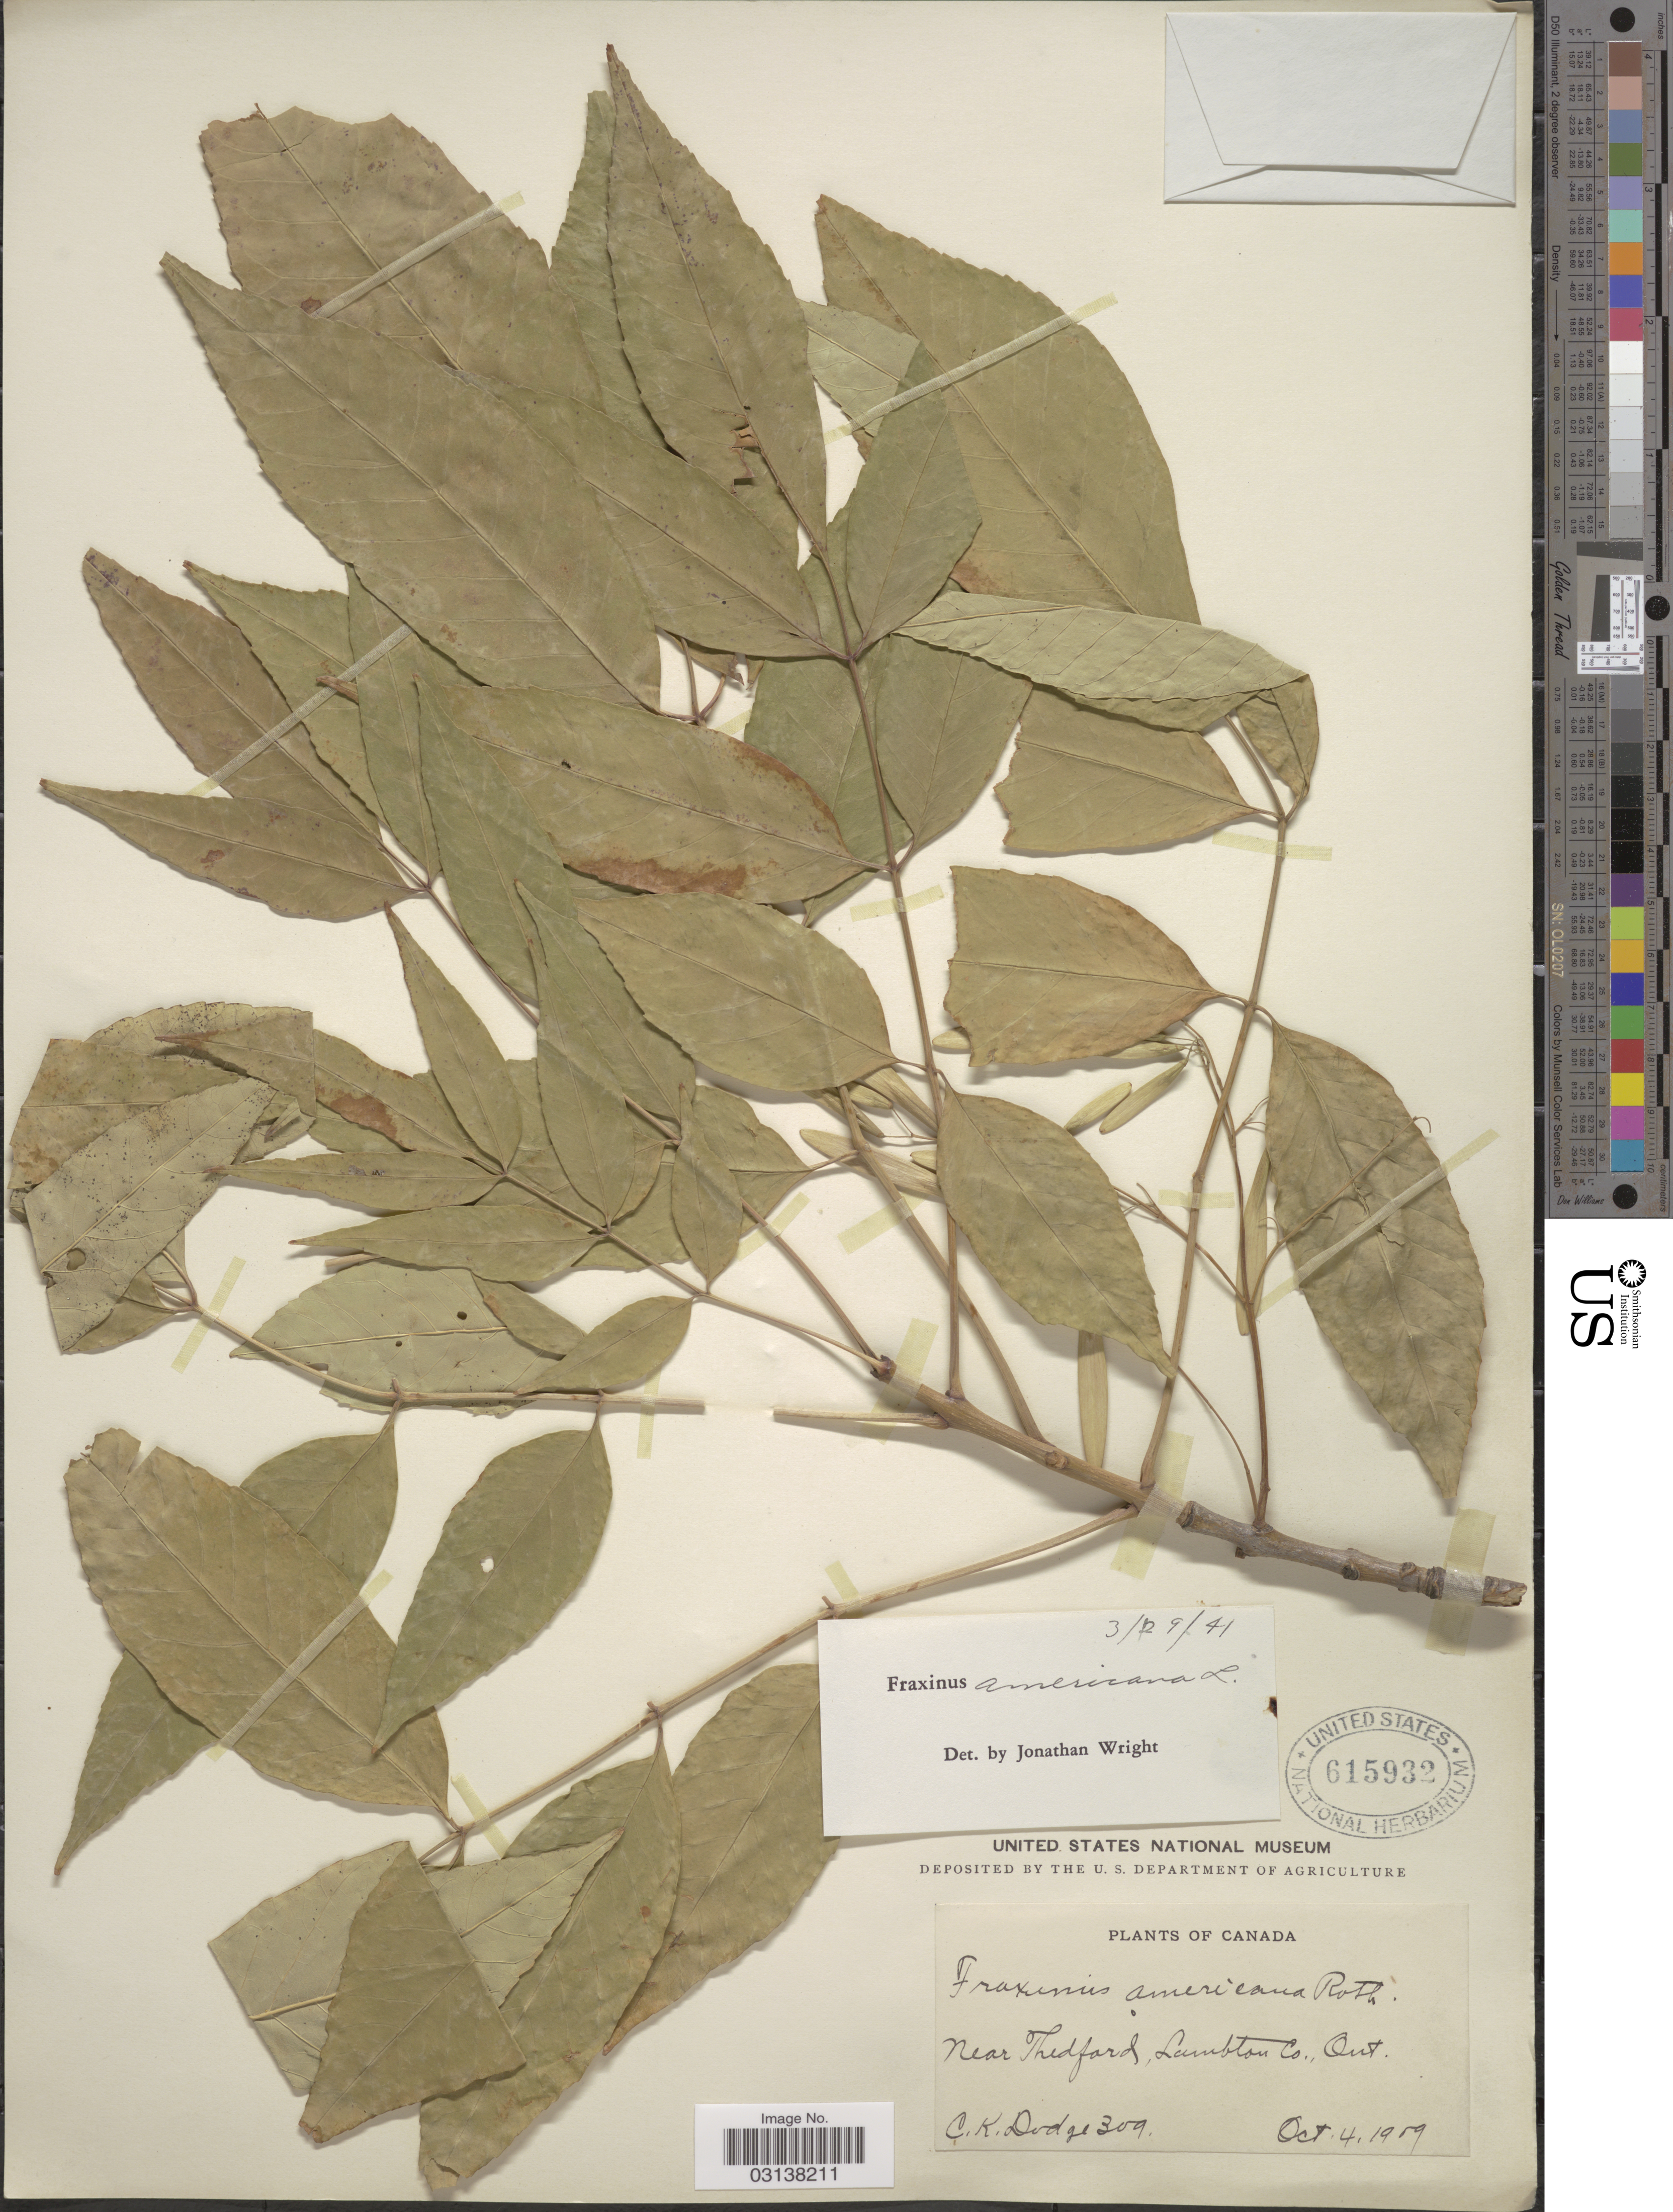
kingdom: Plantae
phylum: Tracheophyta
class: Magnoliopsida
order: Lamiales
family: Oleaceae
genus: Fraxinus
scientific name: Fraxinus americana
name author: L.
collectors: C. Dodge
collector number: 309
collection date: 1909-10-04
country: Canada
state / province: Ontario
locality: Near Thedford, Lambton Co.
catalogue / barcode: US 615932